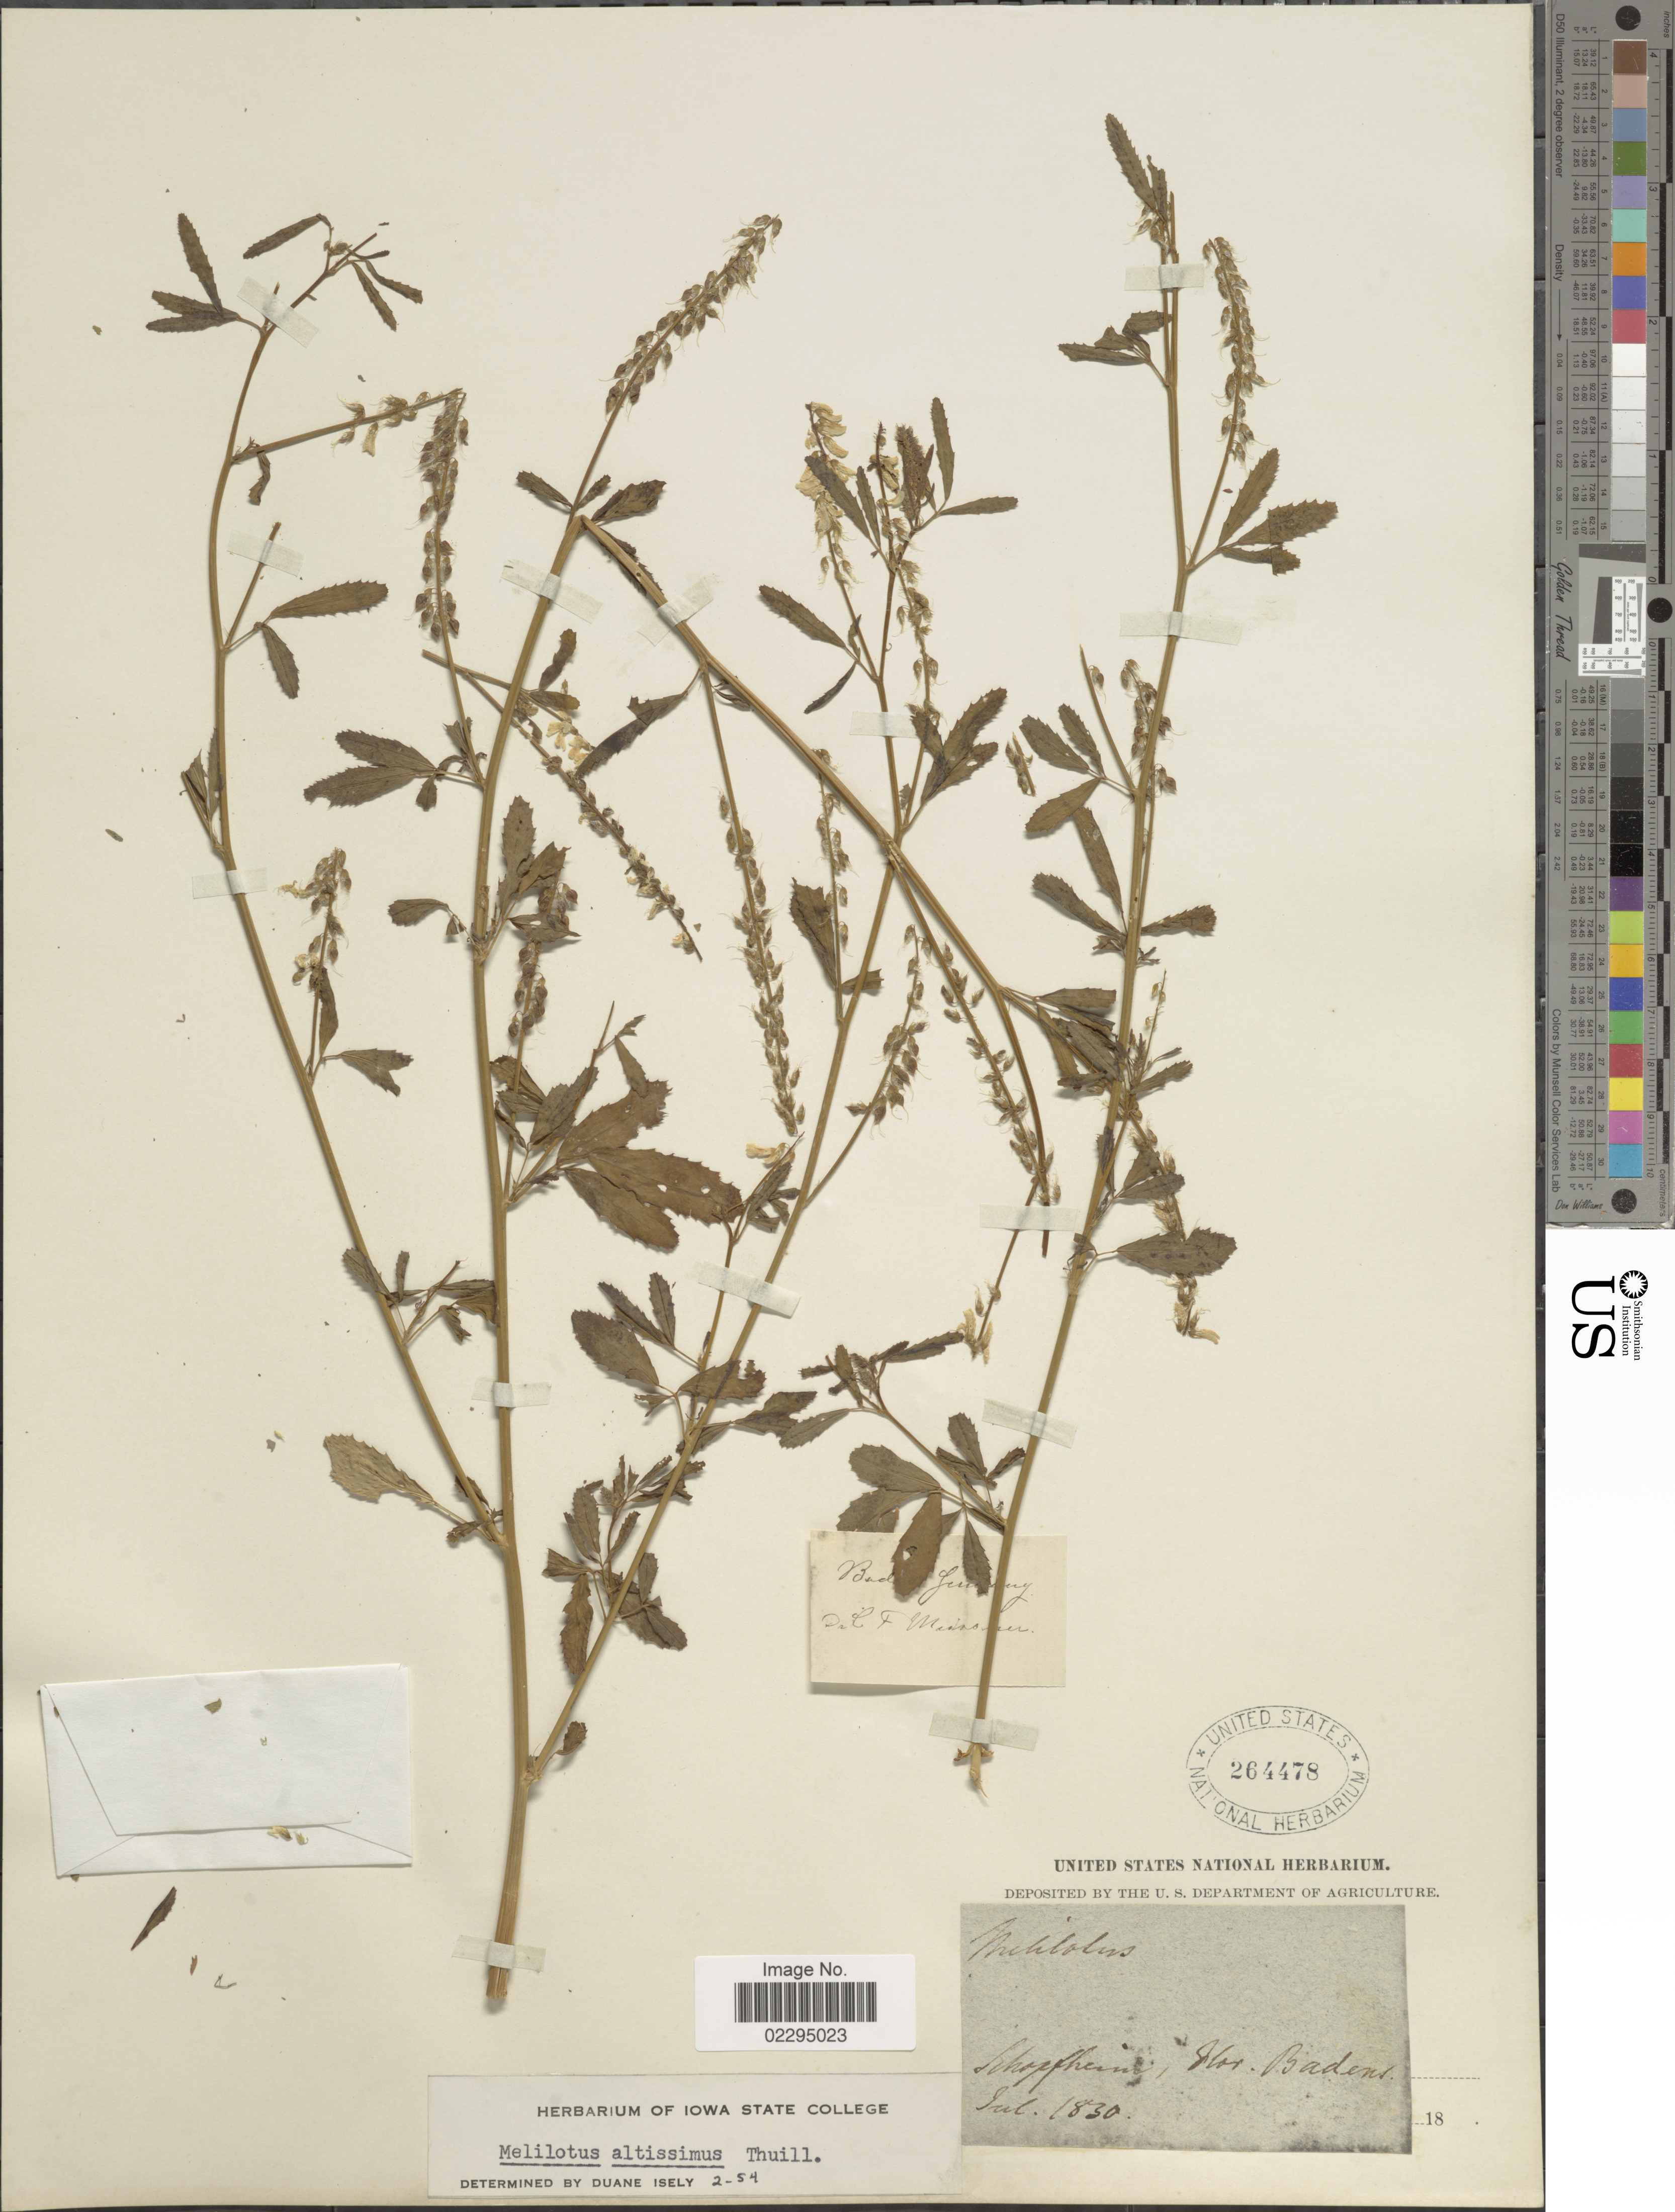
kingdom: Plantae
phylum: Tracheophyta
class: Magnoliopsida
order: Fabales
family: Fabaceae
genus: Melilotus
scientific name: Melilotus altissimus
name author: Thuill.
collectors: Schopfheine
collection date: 1830-07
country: Germany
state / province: Baden-Württemberg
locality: Baden.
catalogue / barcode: US 264478